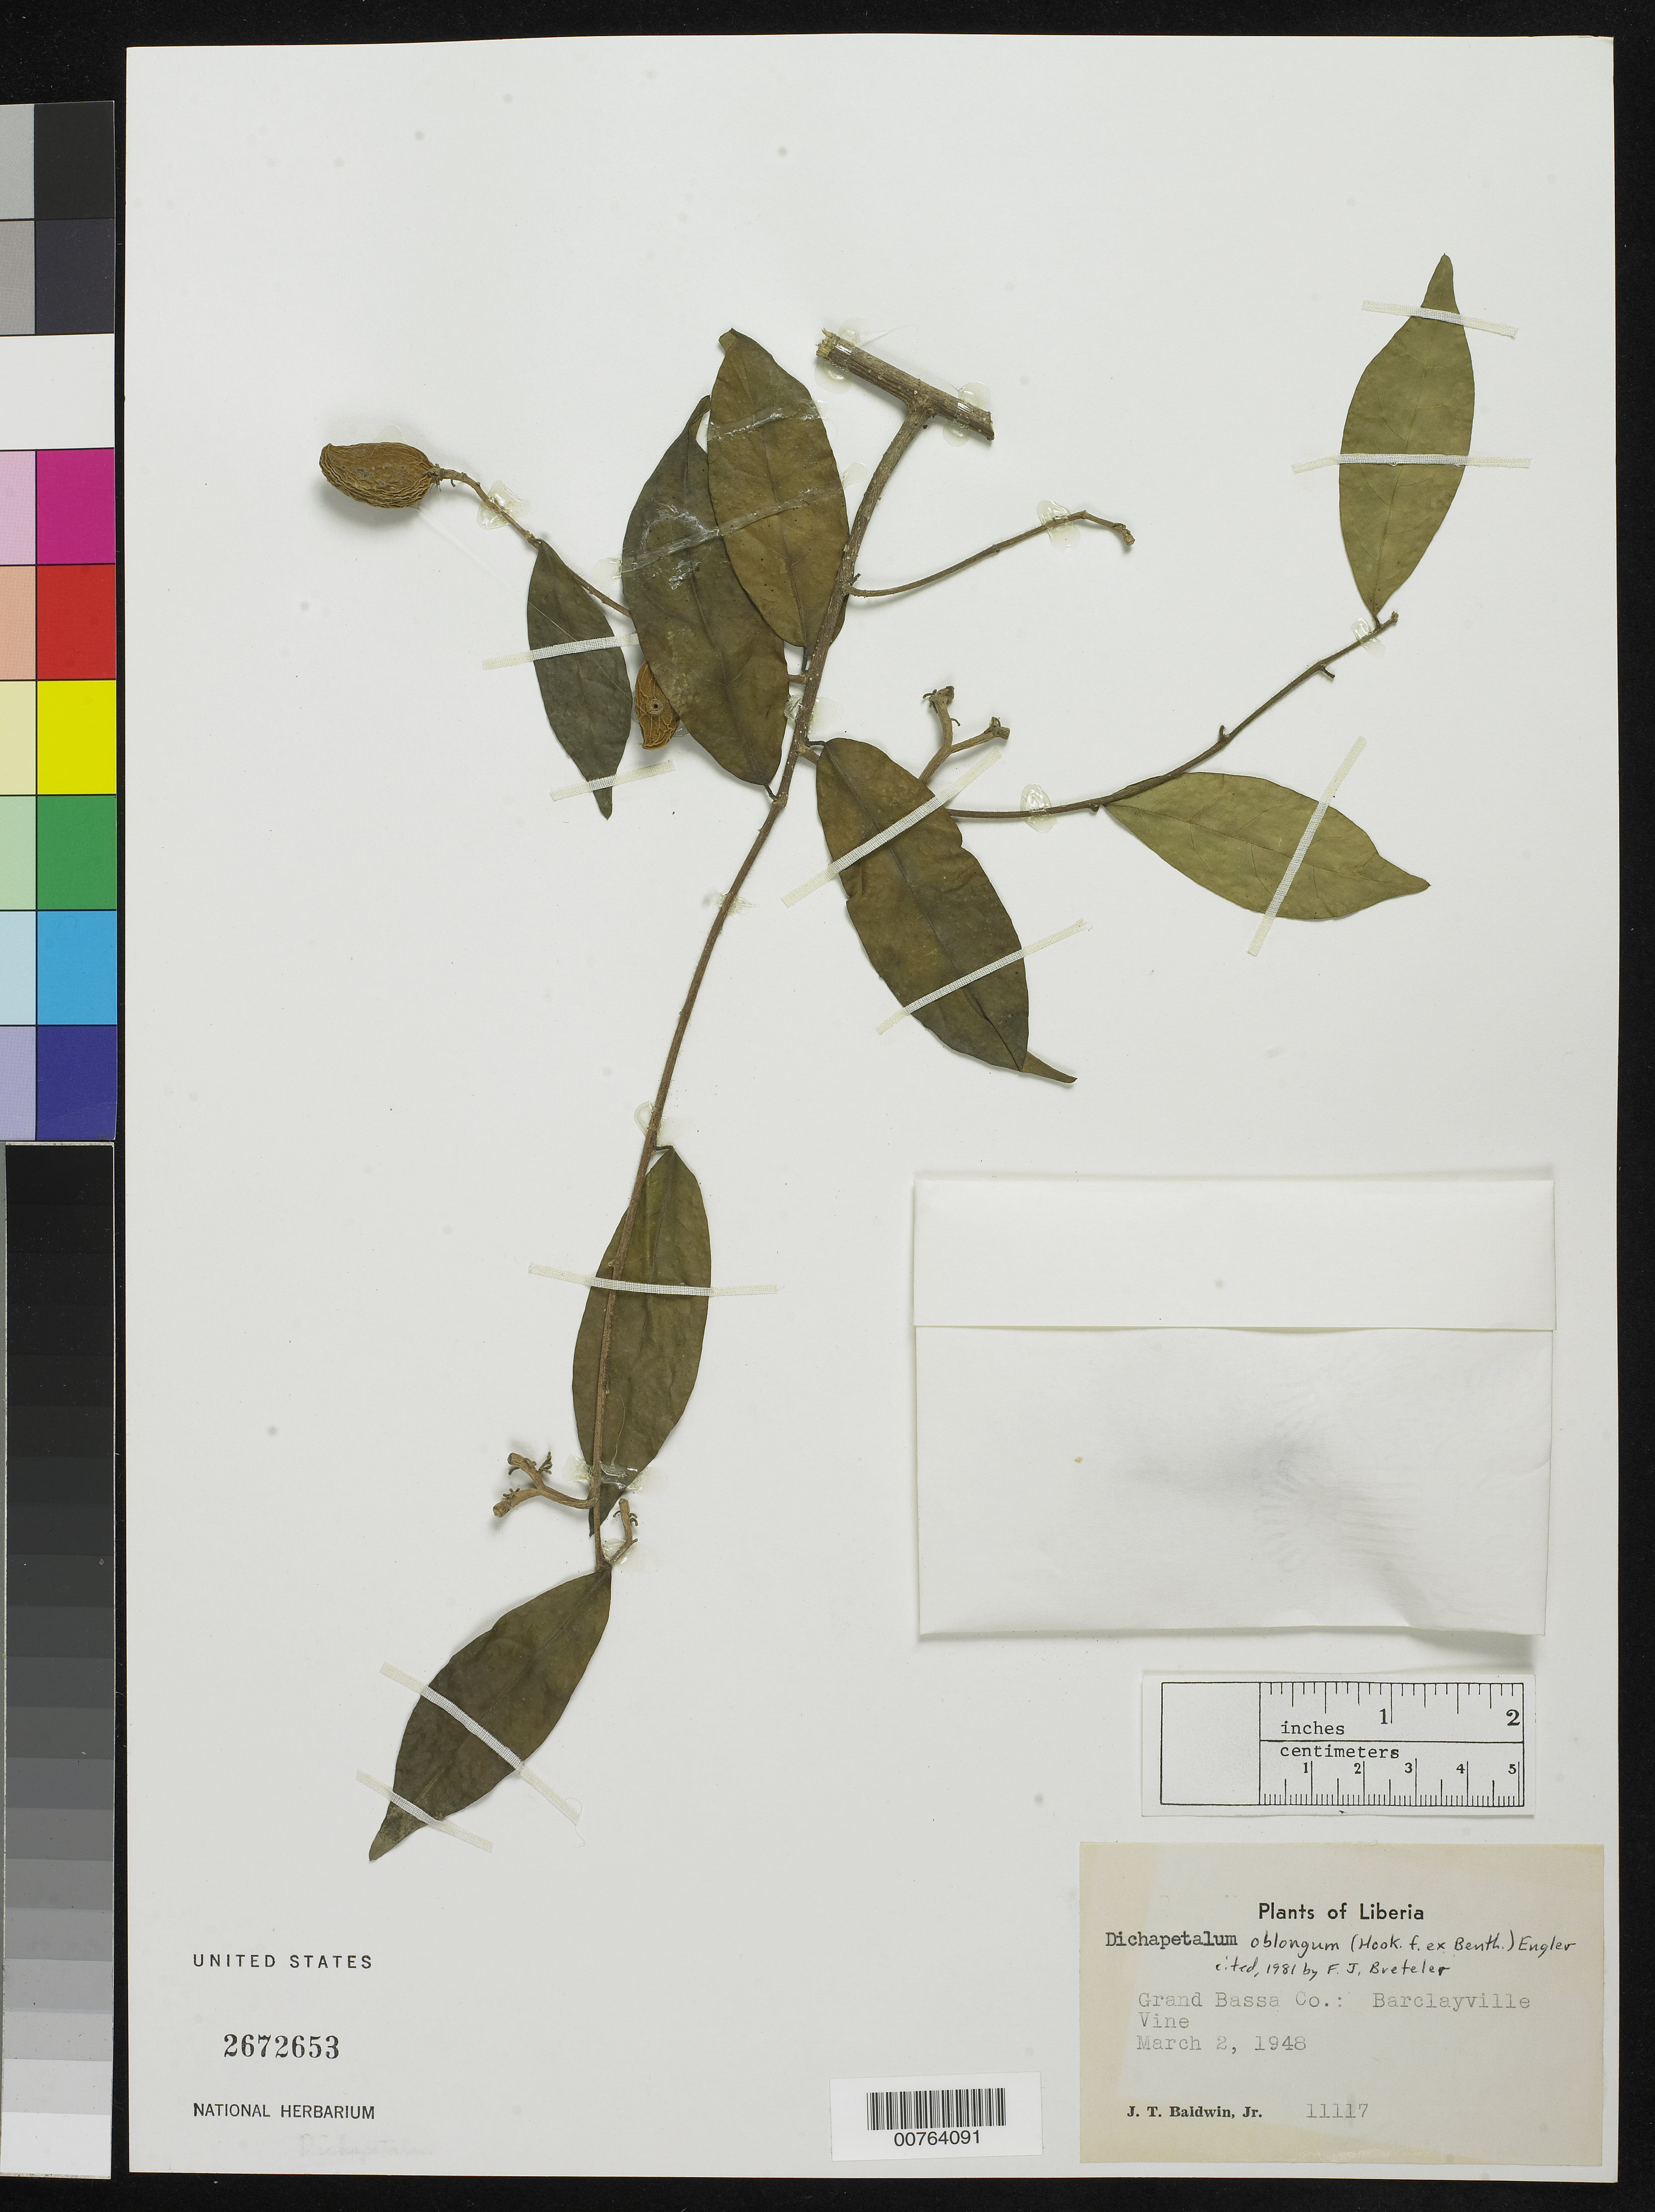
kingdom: Plantae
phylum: Tracheophyta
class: Magnoliopsida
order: Malpighiales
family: Dichapetalaceae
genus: Dichapetalum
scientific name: Dichapetalum oblongum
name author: (Hook. f.) Engl.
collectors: J. T. Baldwin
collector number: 11117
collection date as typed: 2 Mar 1948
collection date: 1948-03-02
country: Liberia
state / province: Grand Bassa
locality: Barcleyville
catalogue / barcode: US 2672653